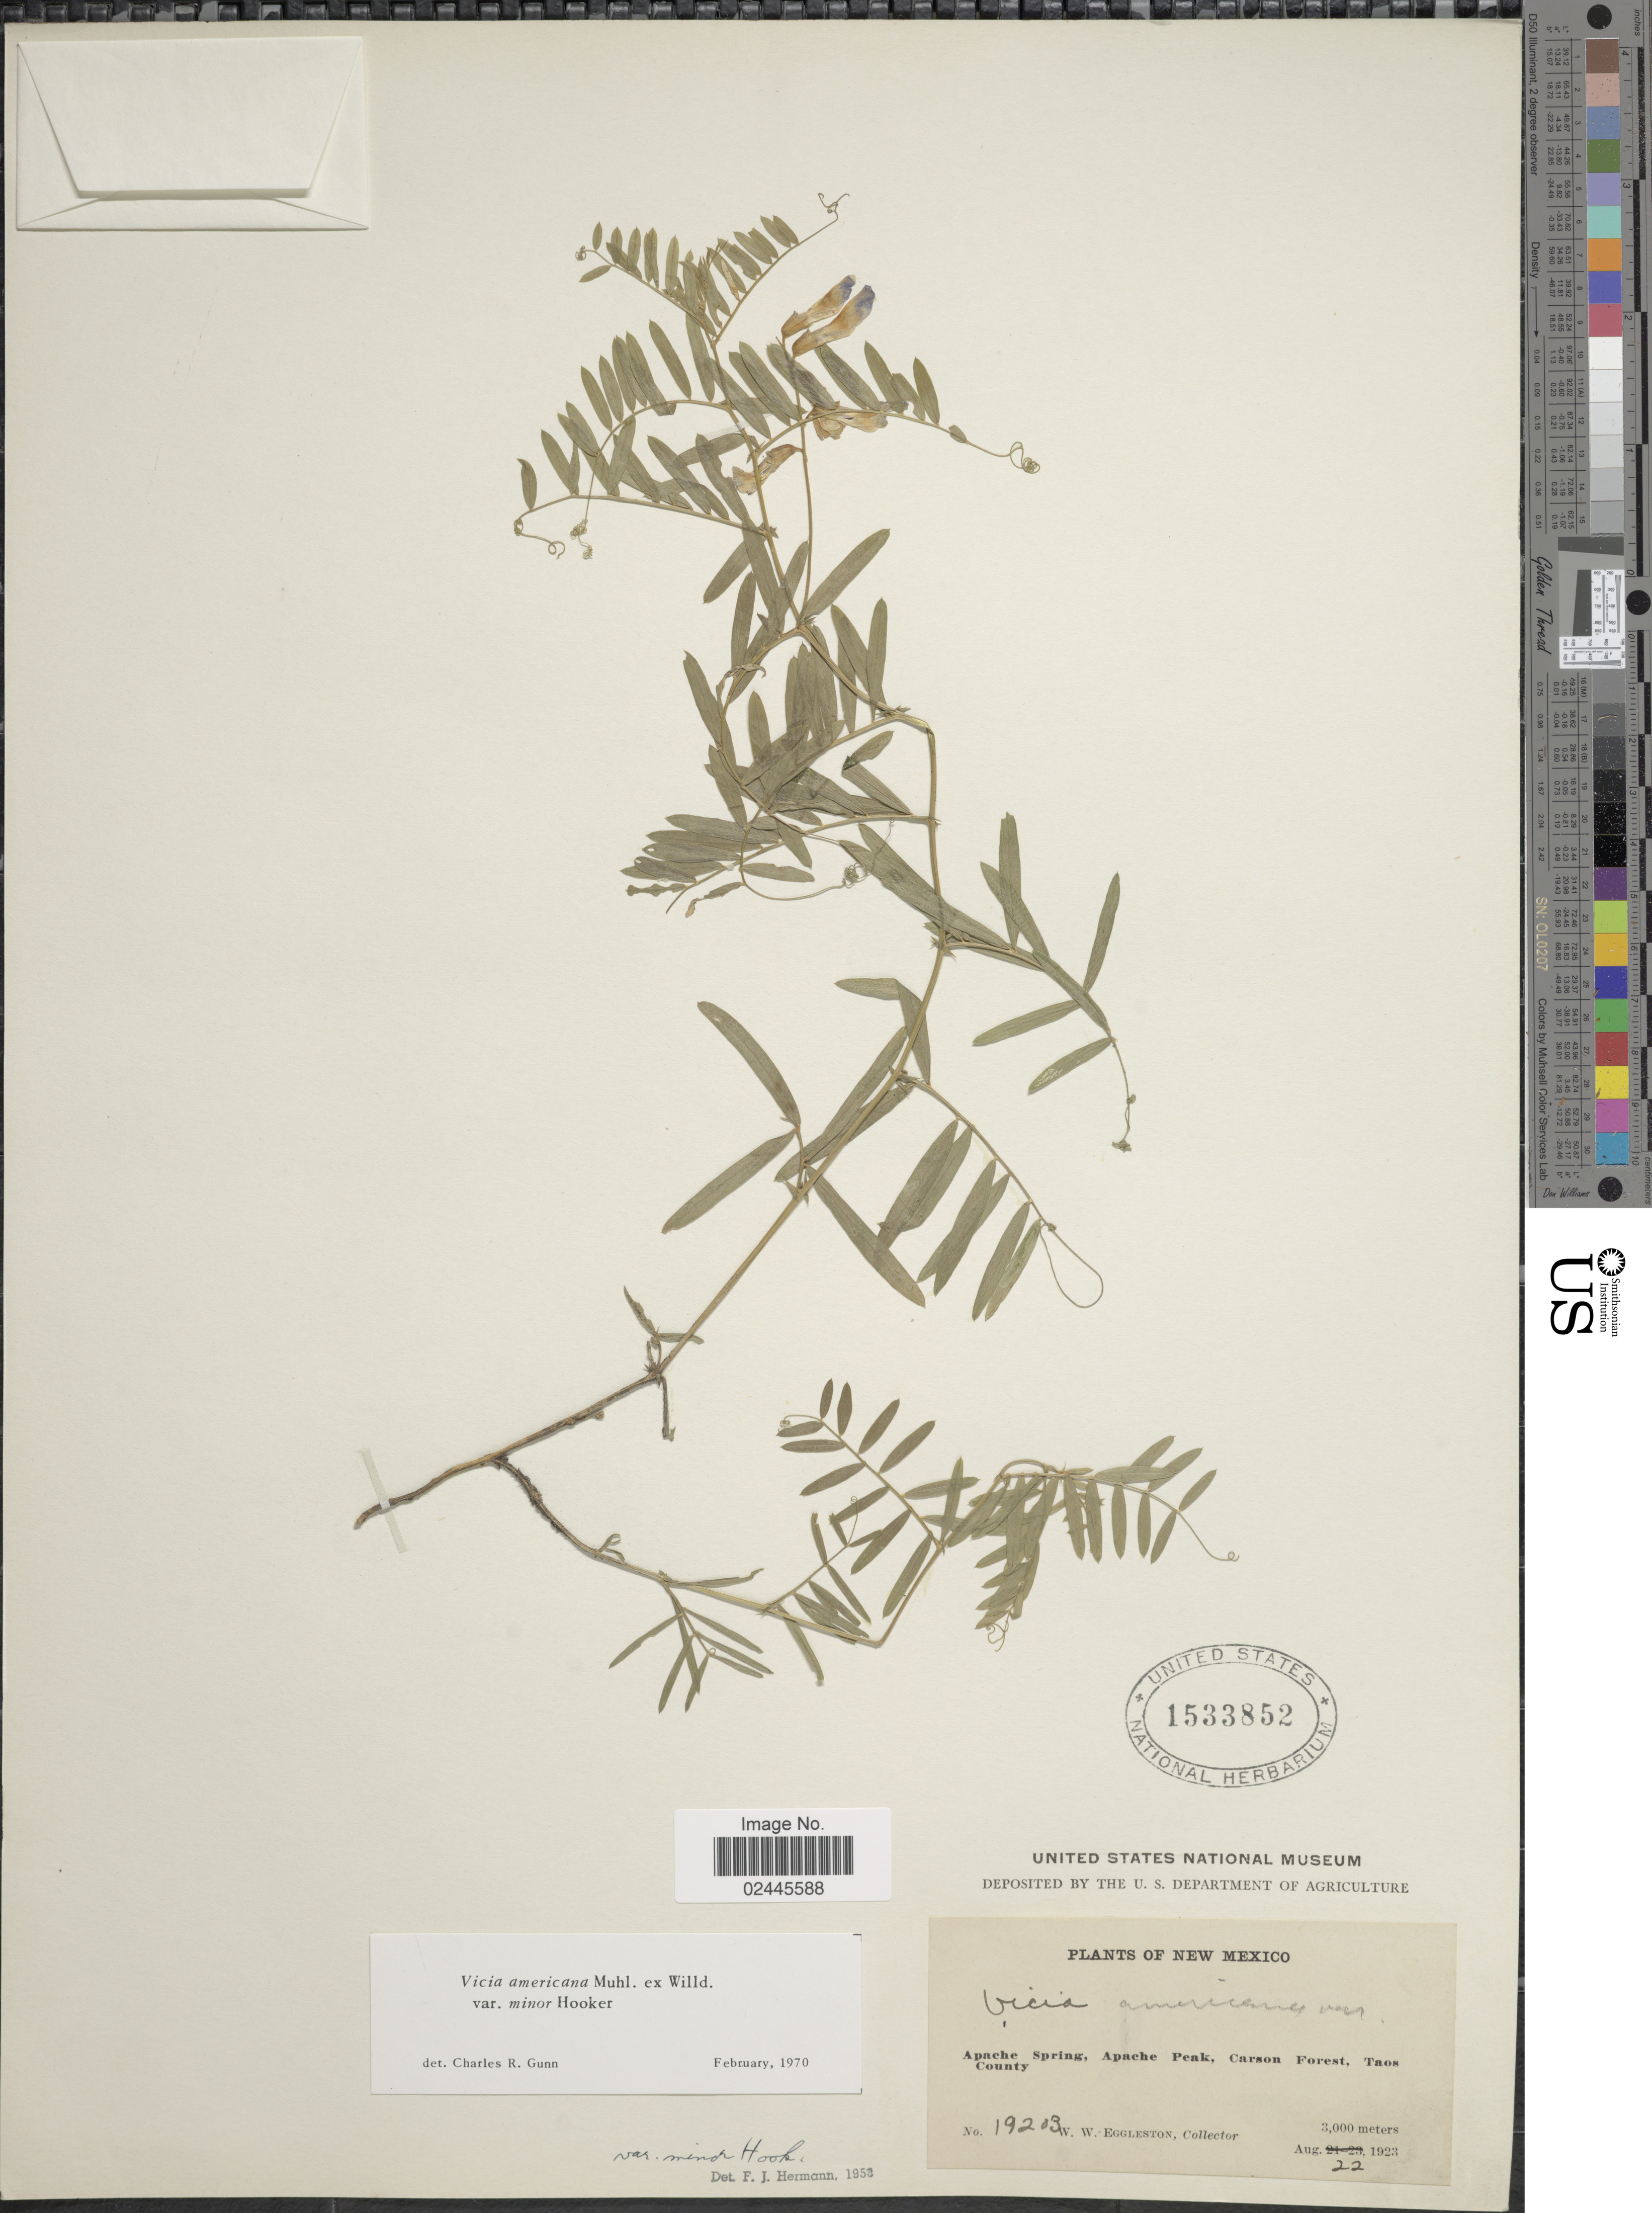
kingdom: Plantae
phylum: Tracheophyta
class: Magnoliopsida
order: Fabales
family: Fabaceae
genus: Vicia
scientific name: Vicia americana var. minor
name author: Hook.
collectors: W. W. Eggleston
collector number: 19203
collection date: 1923-08-22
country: United States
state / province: New Mexico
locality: Apache Spring, Apache Peak, Carson Forest, Taos County.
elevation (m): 3000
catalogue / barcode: US 1533852